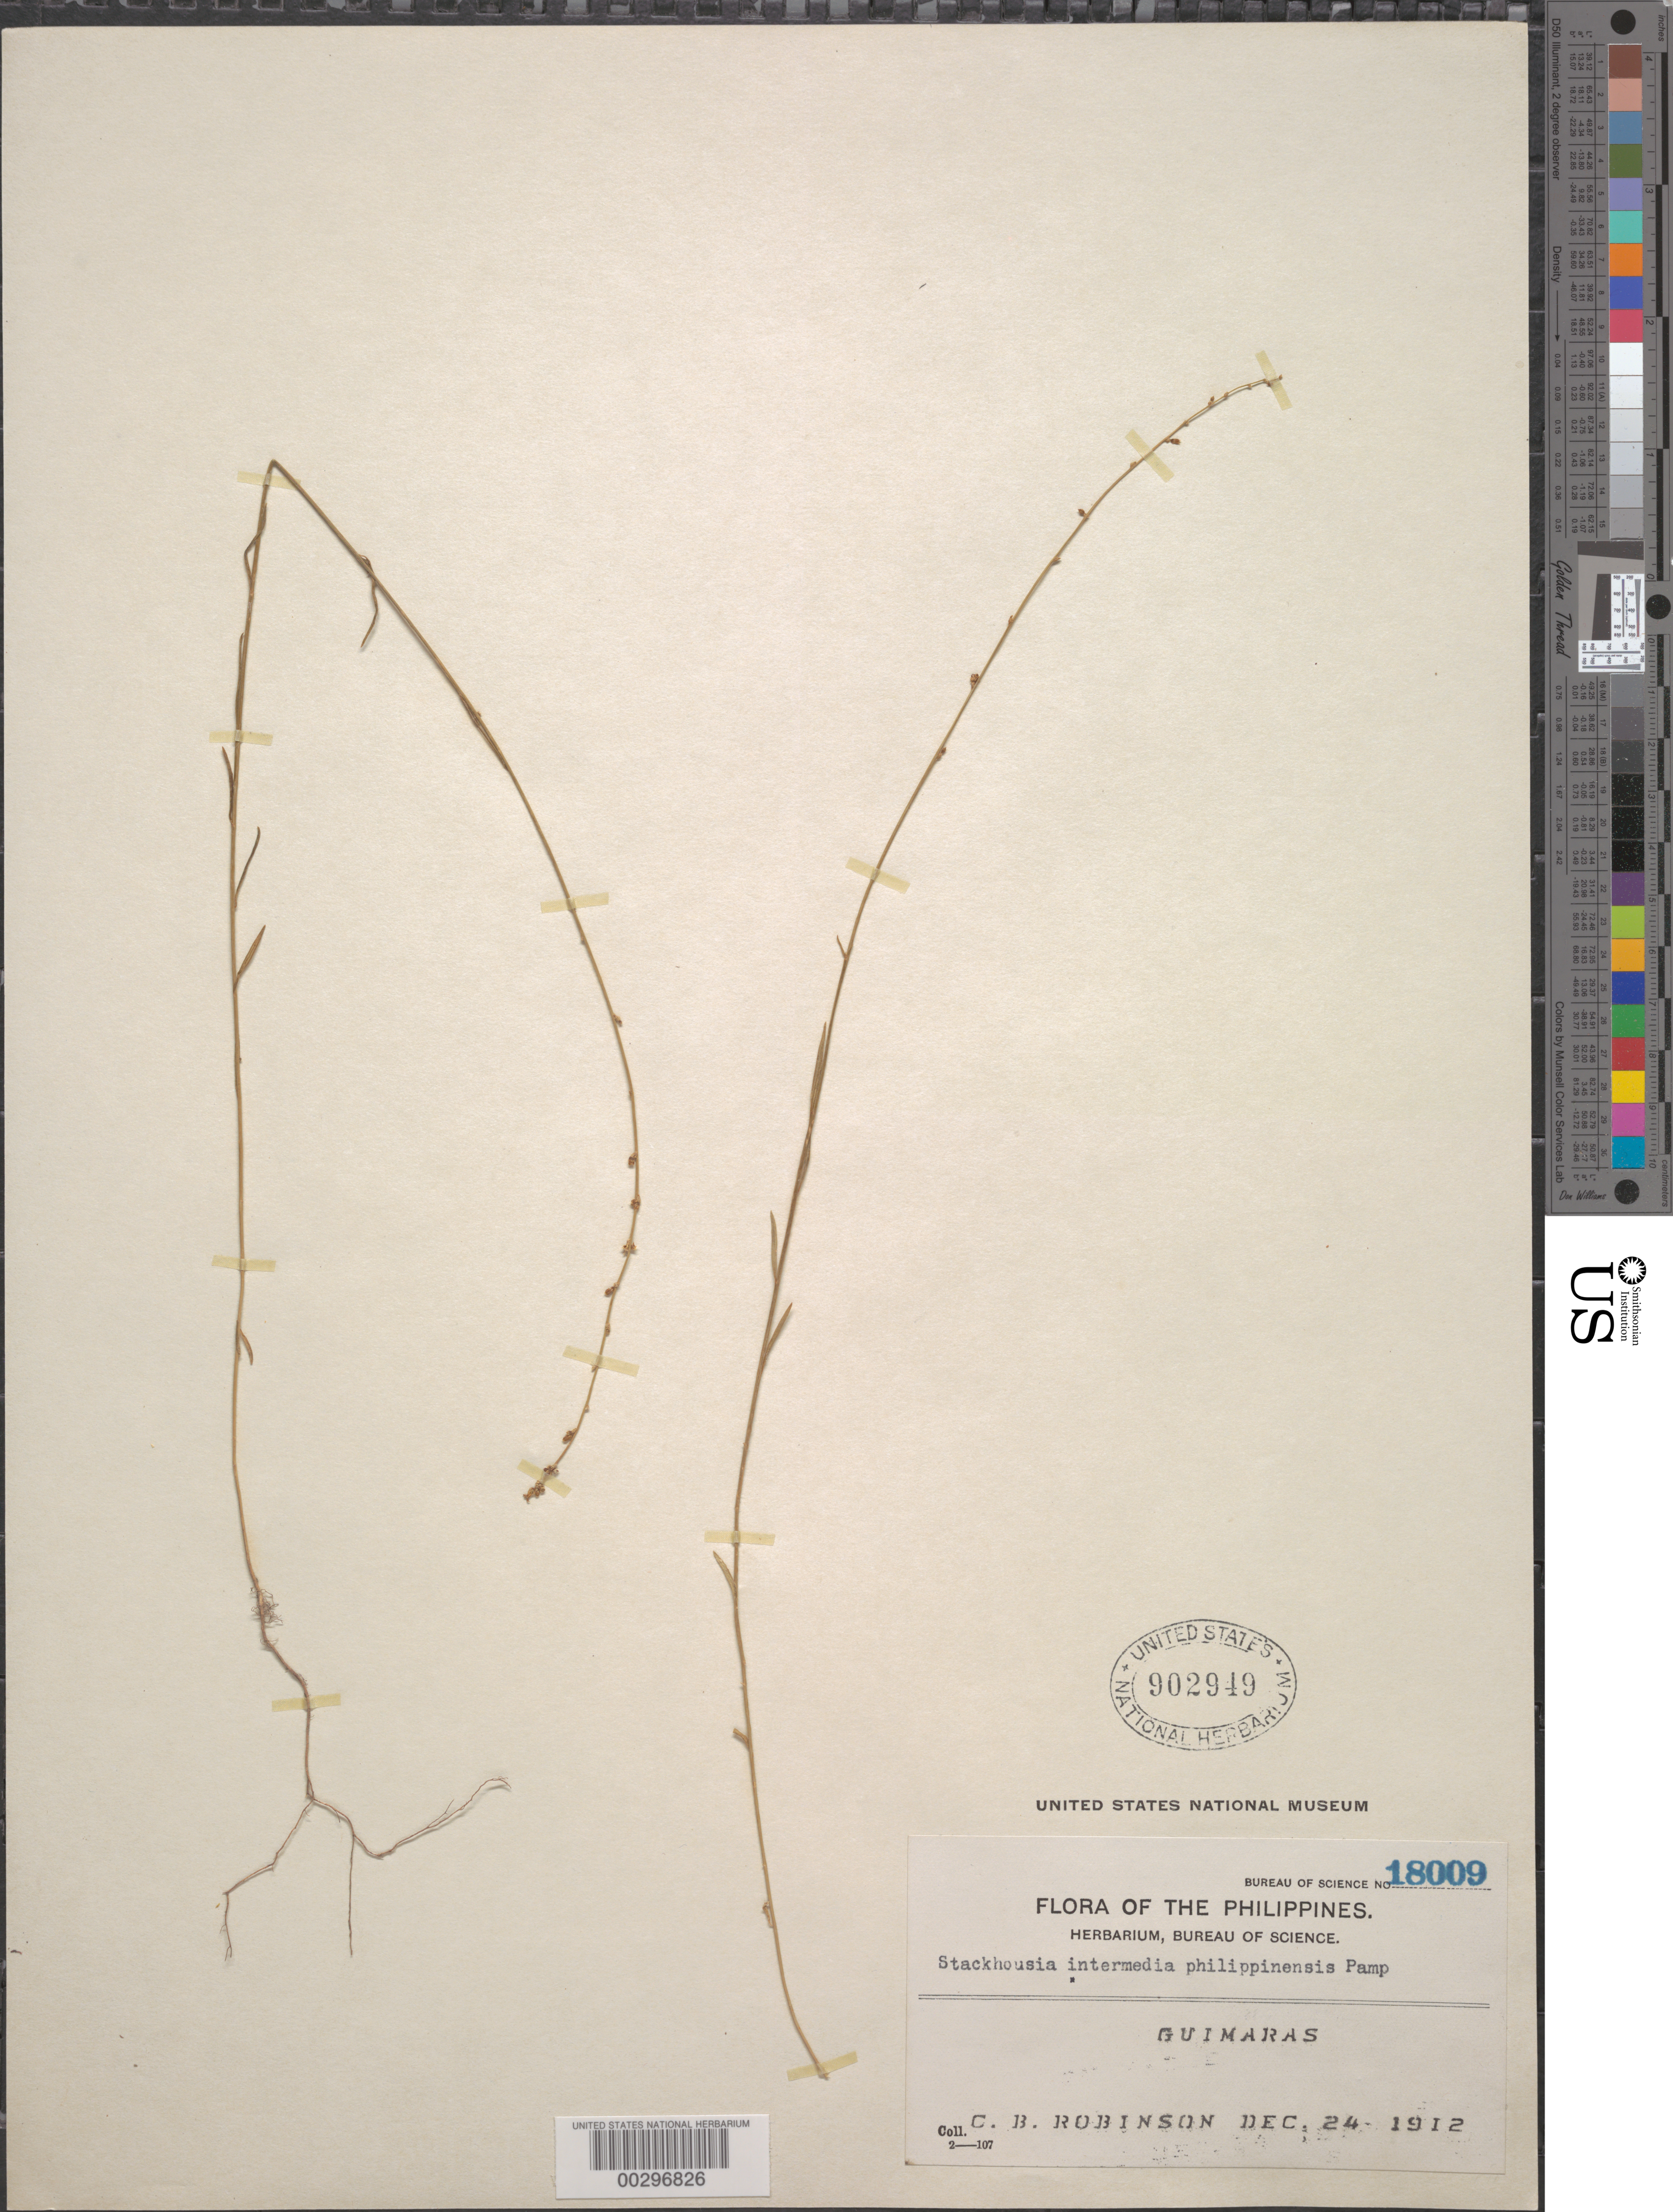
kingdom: Plantae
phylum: Tracheophyta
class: Magnoliopsida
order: Celastrales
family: Celastraceae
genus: Stackhousia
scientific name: Stackhousia intermedia f. philippinensis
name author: Pamp.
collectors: C. Robinson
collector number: Bur. Sci. 18009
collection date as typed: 24 Dec 1912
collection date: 1912-12-24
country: Philippines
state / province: Western Visayas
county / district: Iloilo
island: Guimaras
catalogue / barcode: US 902949